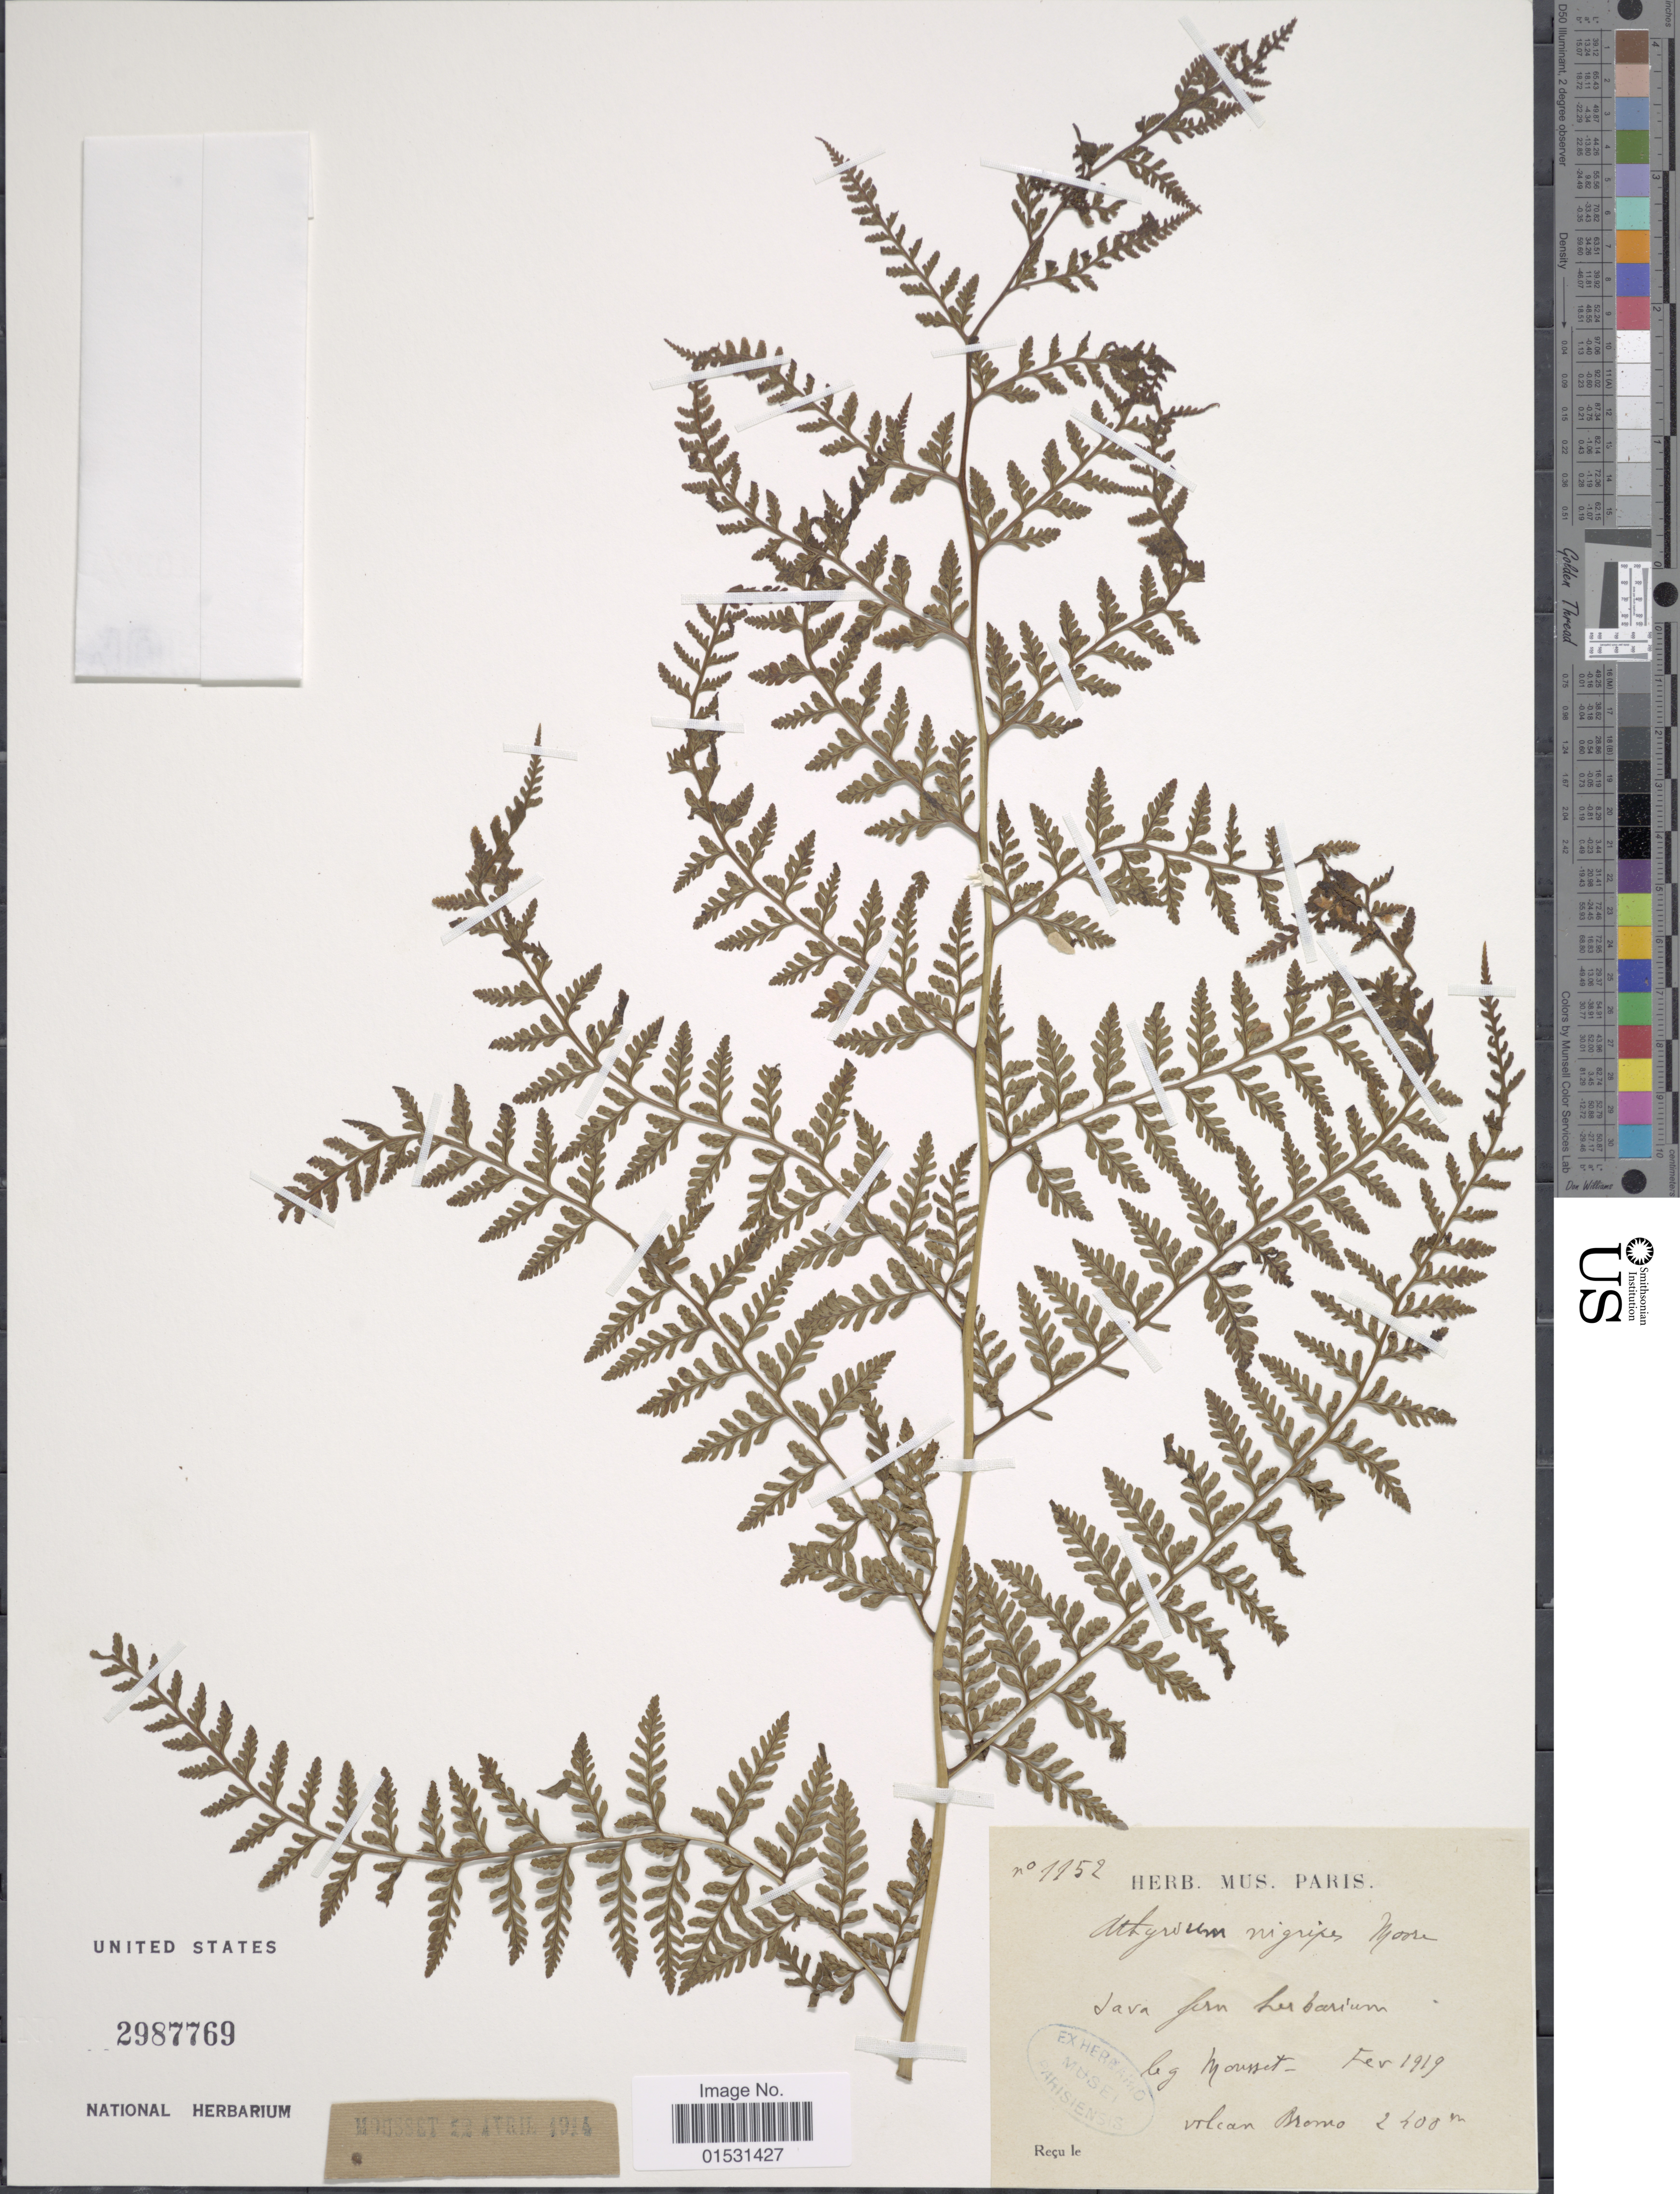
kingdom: Plantae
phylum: Tracheophyta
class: Polypodiopsida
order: Polypodiales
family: Athyriaceae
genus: Athyrium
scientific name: Athyrium nigripes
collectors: Mousset, --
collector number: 1952*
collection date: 1919-02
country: Indonesia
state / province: Java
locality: Volcan Bromo.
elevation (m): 2400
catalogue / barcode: US 2987769